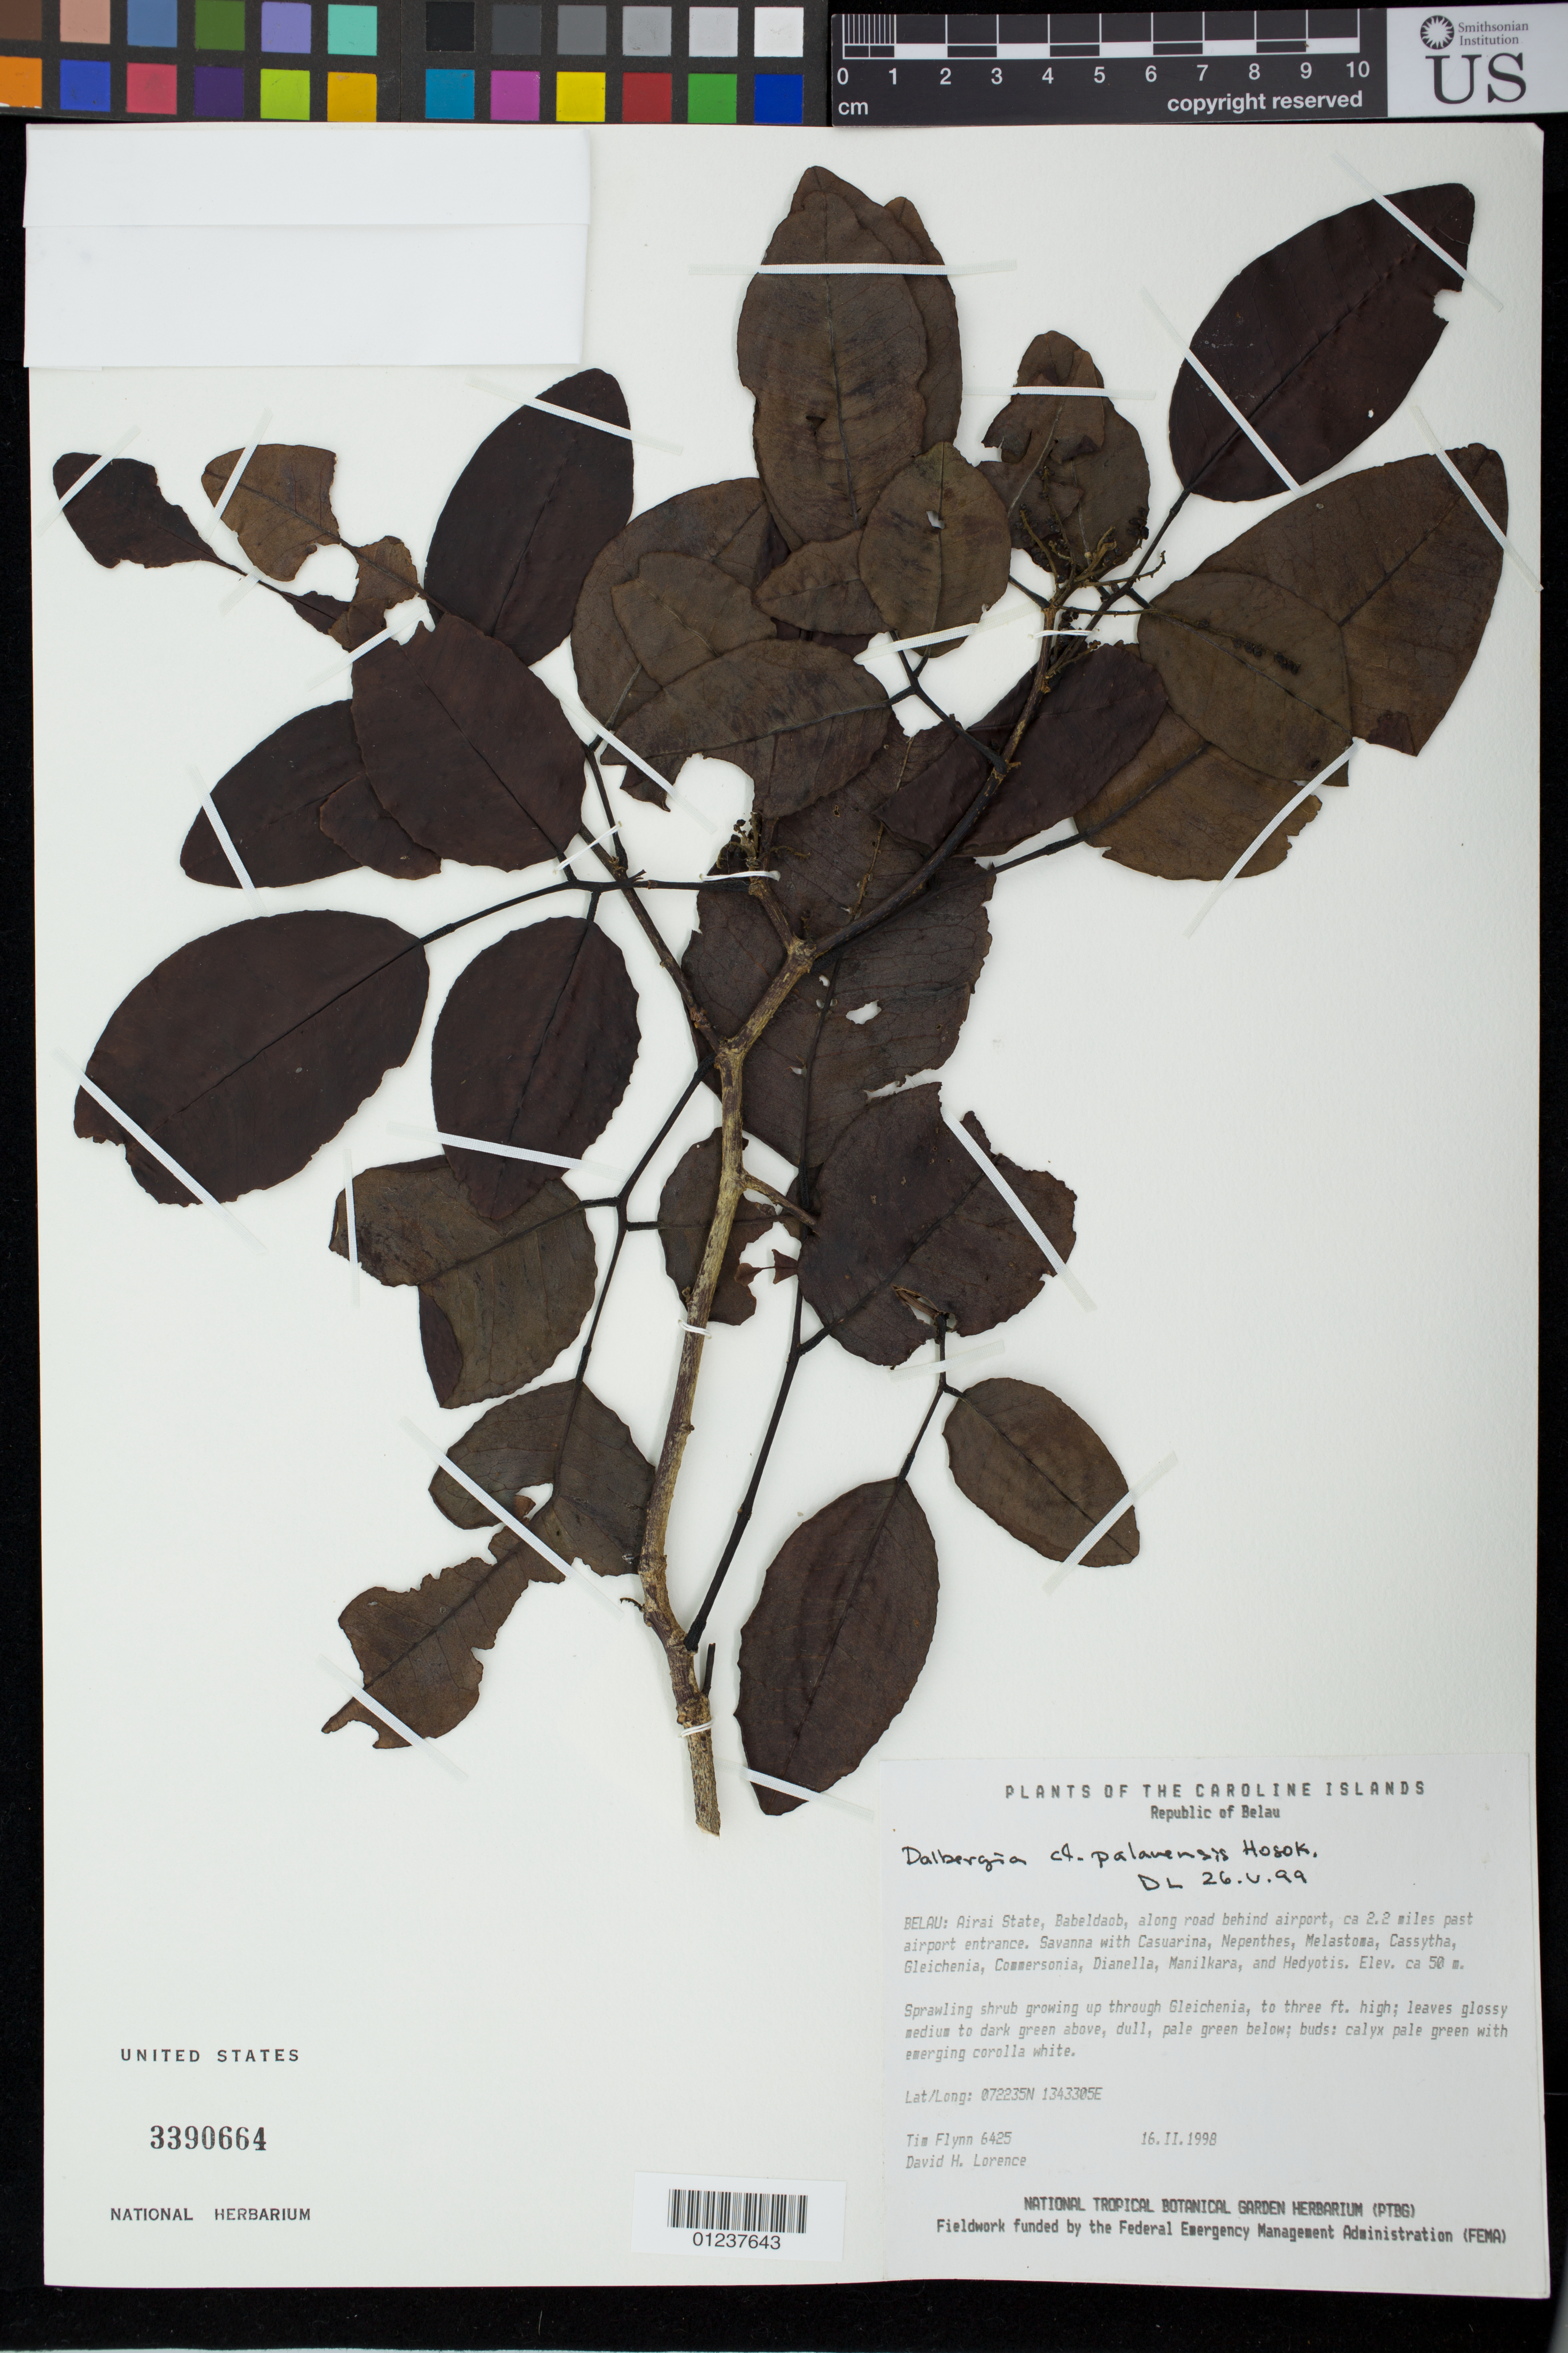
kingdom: Plantae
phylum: Tracheophyta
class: Magnoliopsida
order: Fabales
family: Fabaceae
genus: Dalbergia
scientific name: Dalbergia palauensis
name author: Hosok.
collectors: T. W. Flynn & D. Lorence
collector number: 6425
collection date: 1998-11-16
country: Palau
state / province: Airai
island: Babeldaob [Babelthuap]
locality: Caroline Islands. Republic of Belau [Palau]. Babeldaob, along road behind airport, ca 2.2 miles past airport entrance.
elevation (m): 50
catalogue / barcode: US 3390664